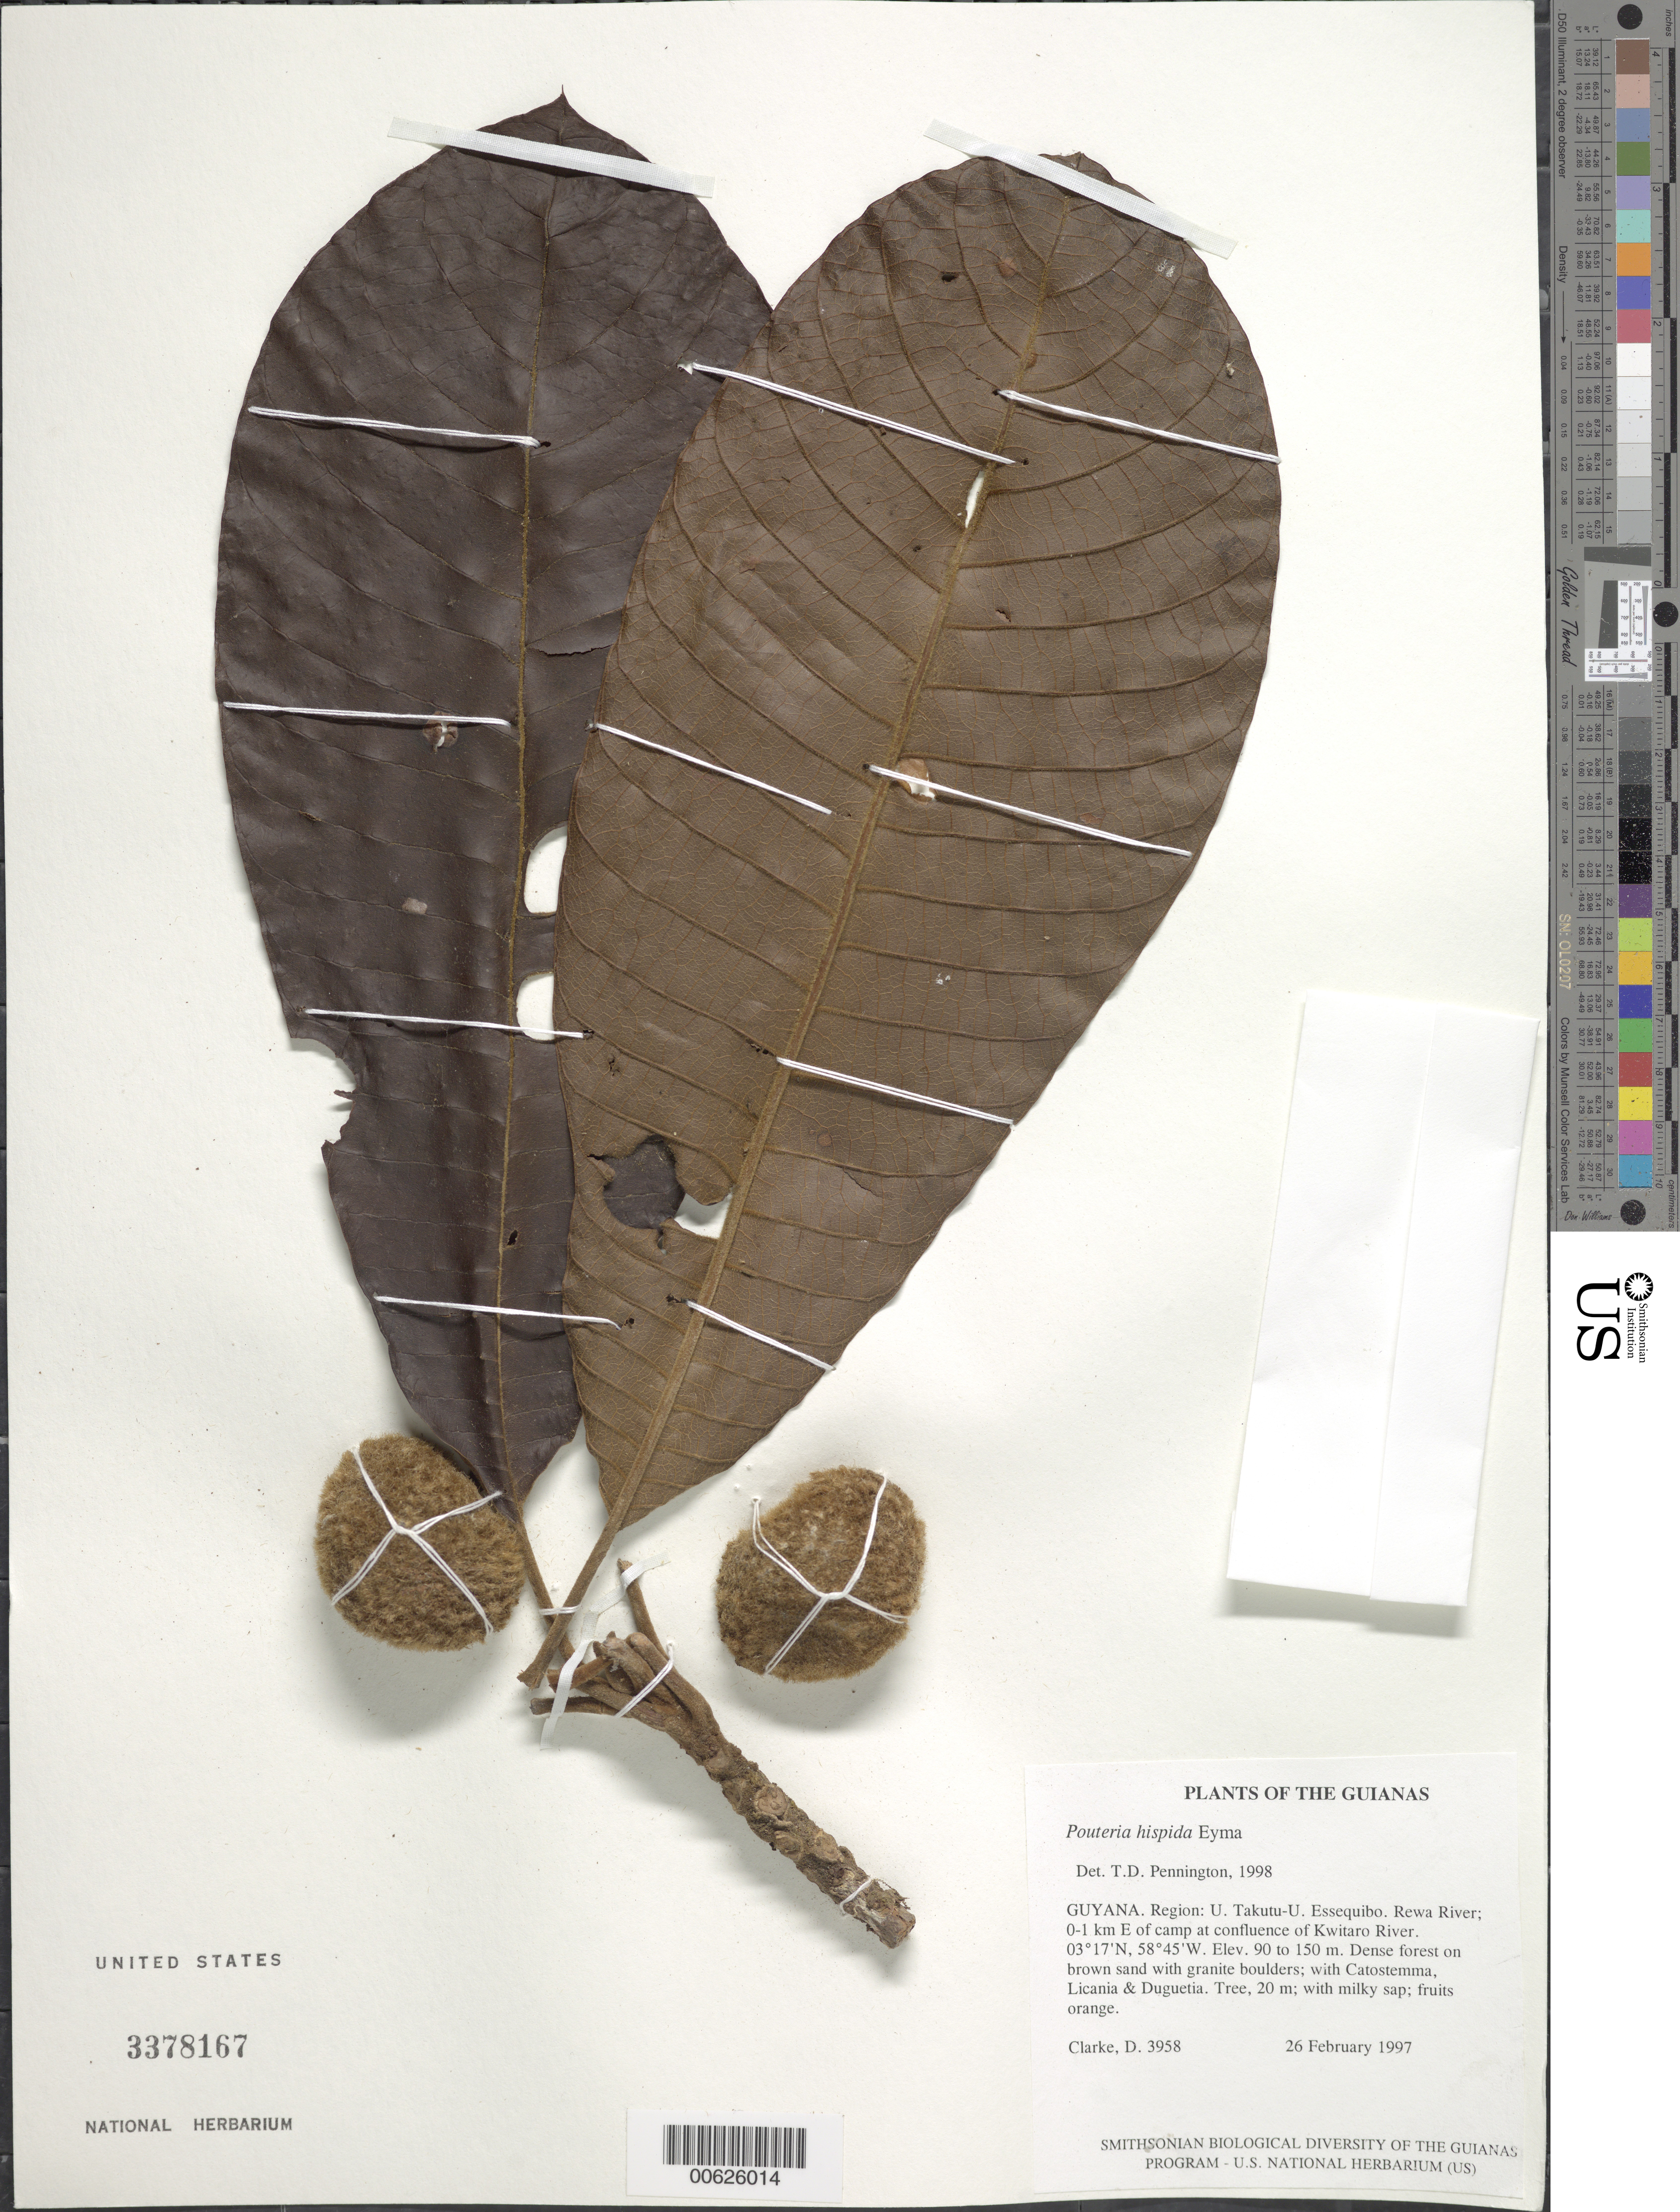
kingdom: Plantae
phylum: Tracheophyta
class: Magnoliopsida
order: Ericales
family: Sapotaceae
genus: Pouteria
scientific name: Pouteria hispida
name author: Eyma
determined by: Pennington, T. D., (K)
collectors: H. D. Clarke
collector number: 3958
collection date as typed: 26 February 1997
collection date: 1997-02-26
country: Guyana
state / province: U. Takutu-U. Essequibo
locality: Rewa River; 0-1 km E of camp at confluence of Kwitaro River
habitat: Dense forest on brown sand with granite boulders; with Catostemma, Licania & Duguetia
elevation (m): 90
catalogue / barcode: US 3378167